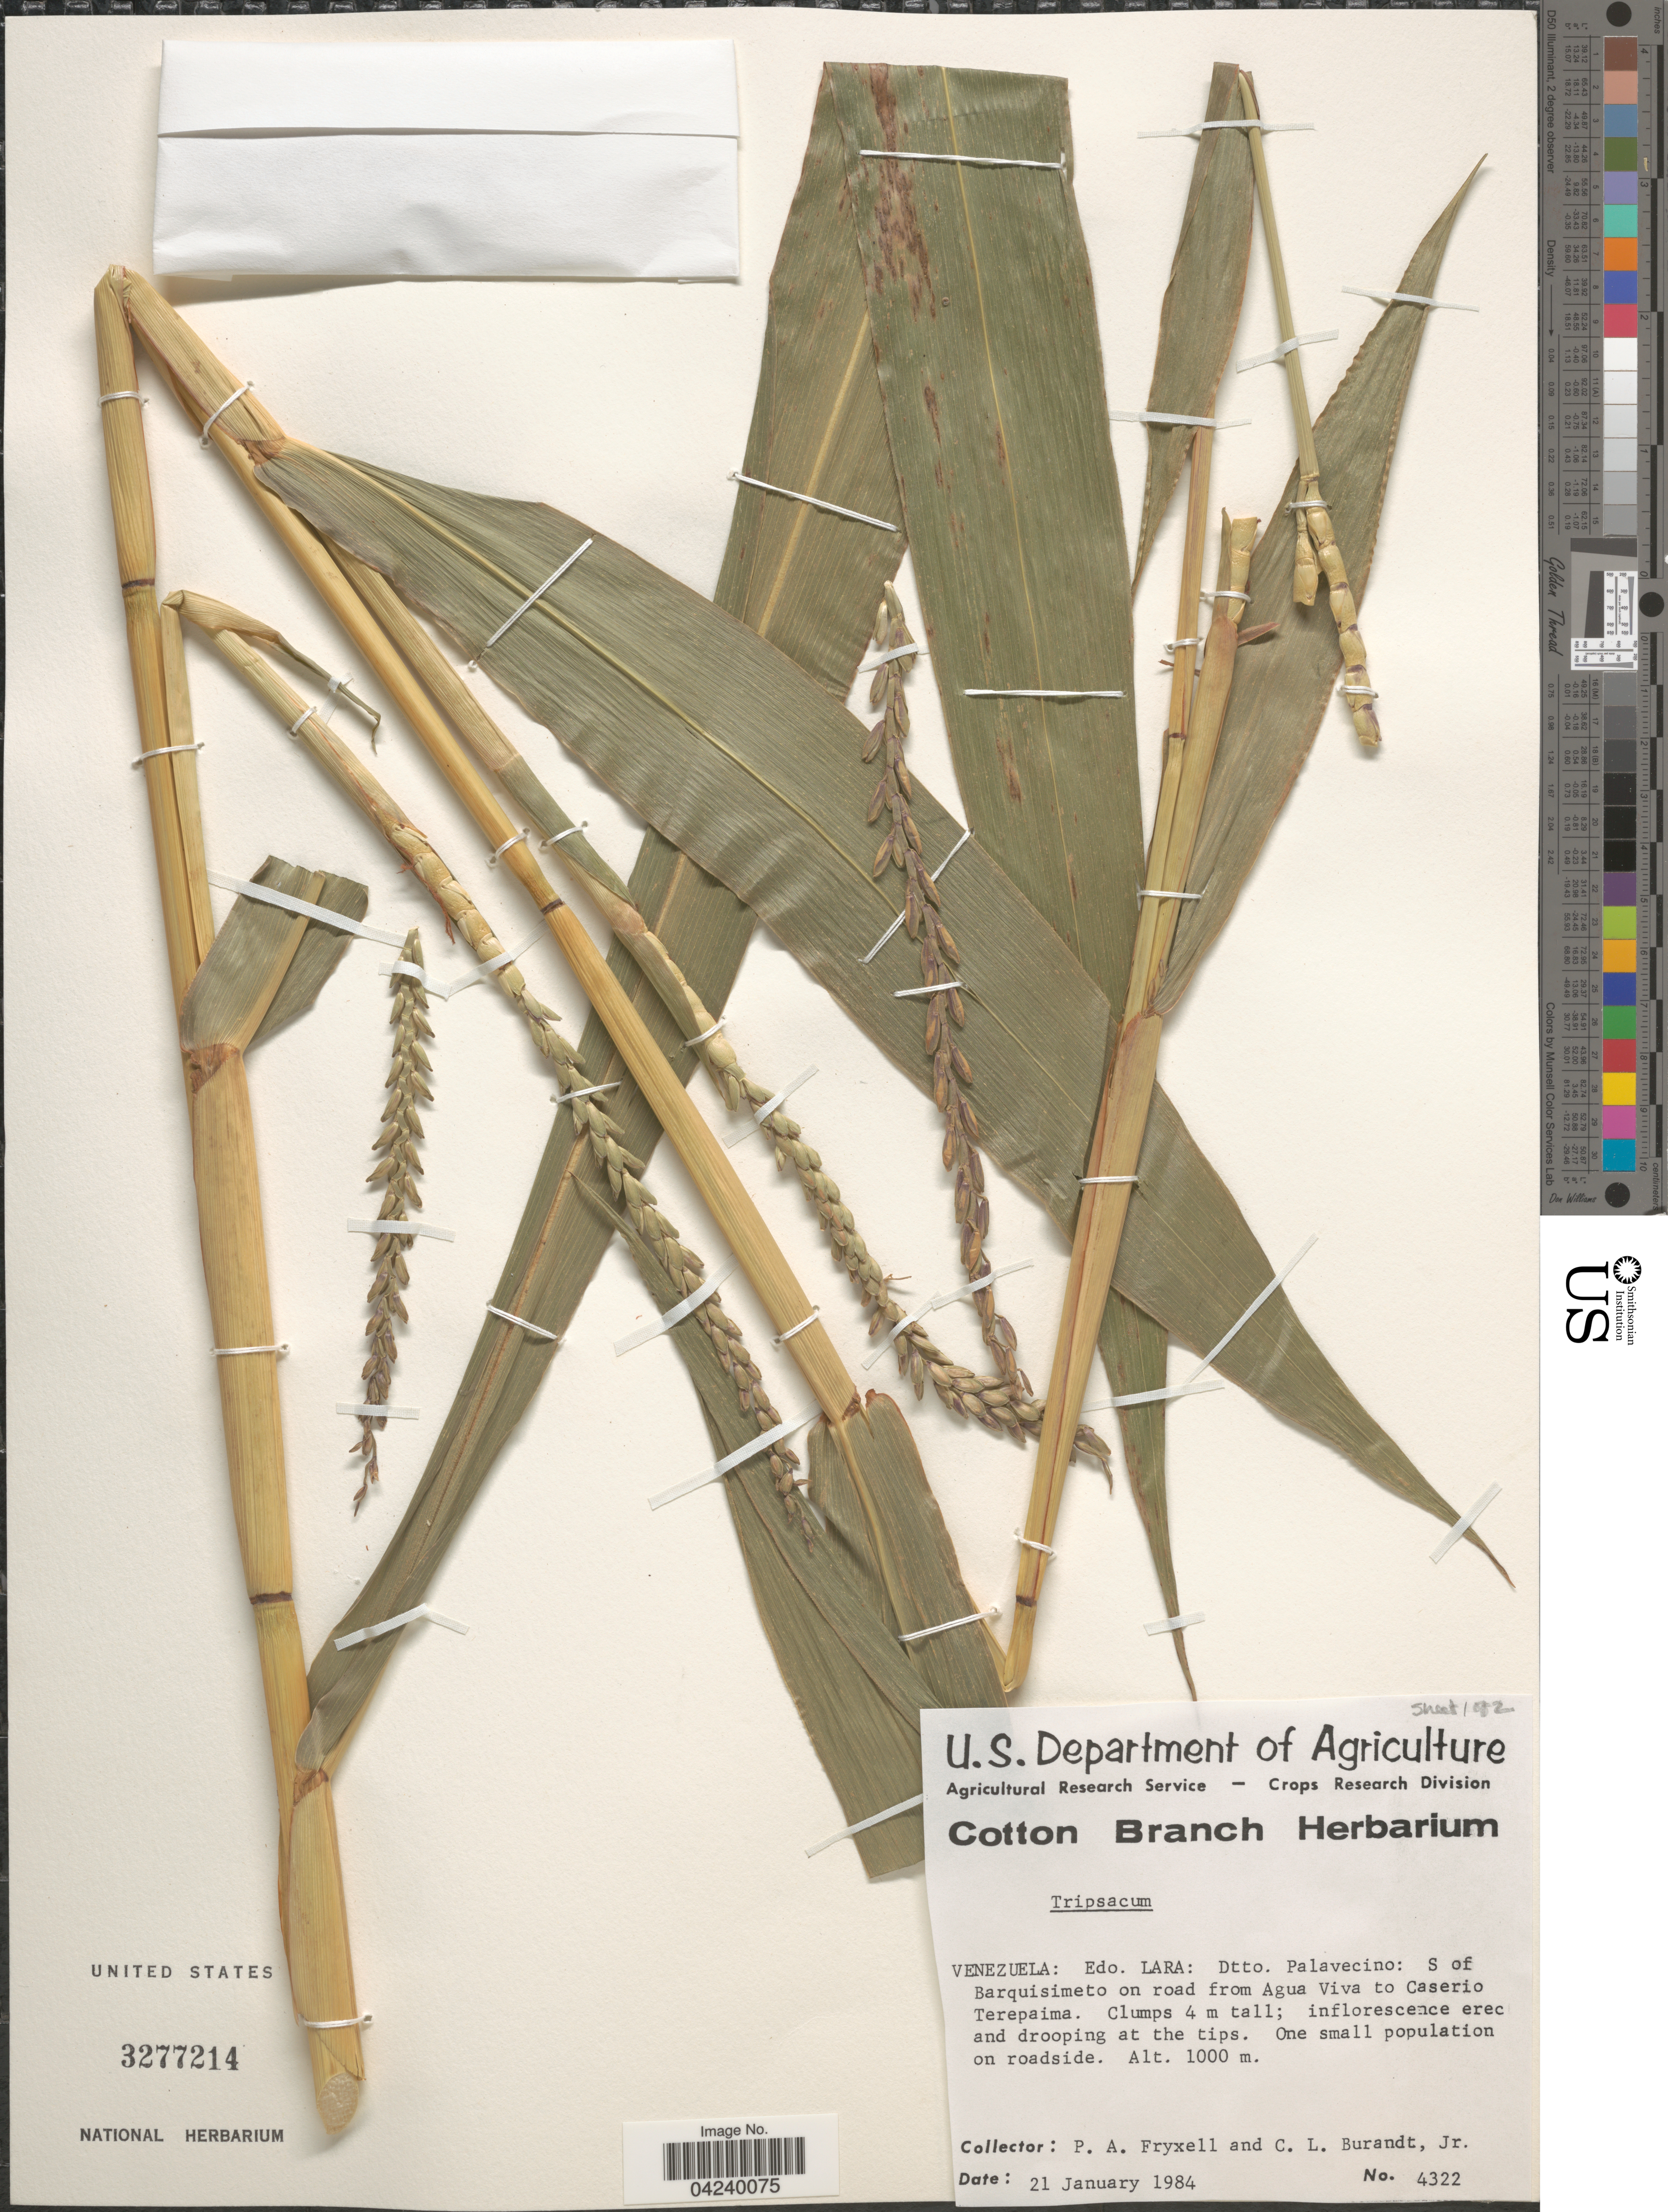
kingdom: Plantae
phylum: Tracheophyta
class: Liliopsida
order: Poales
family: Poaceae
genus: Tripsacum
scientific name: Tripsacum sp.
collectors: P. A. Fryxell & C. Burandt Jr.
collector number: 4322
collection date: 1984-01-21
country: Venezuela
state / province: Lara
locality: Dtto. Palavecino: S of Barquisimeto on road from Agua Viva to Caserio Terepaima.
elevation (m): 1000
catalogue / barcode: US 3277214